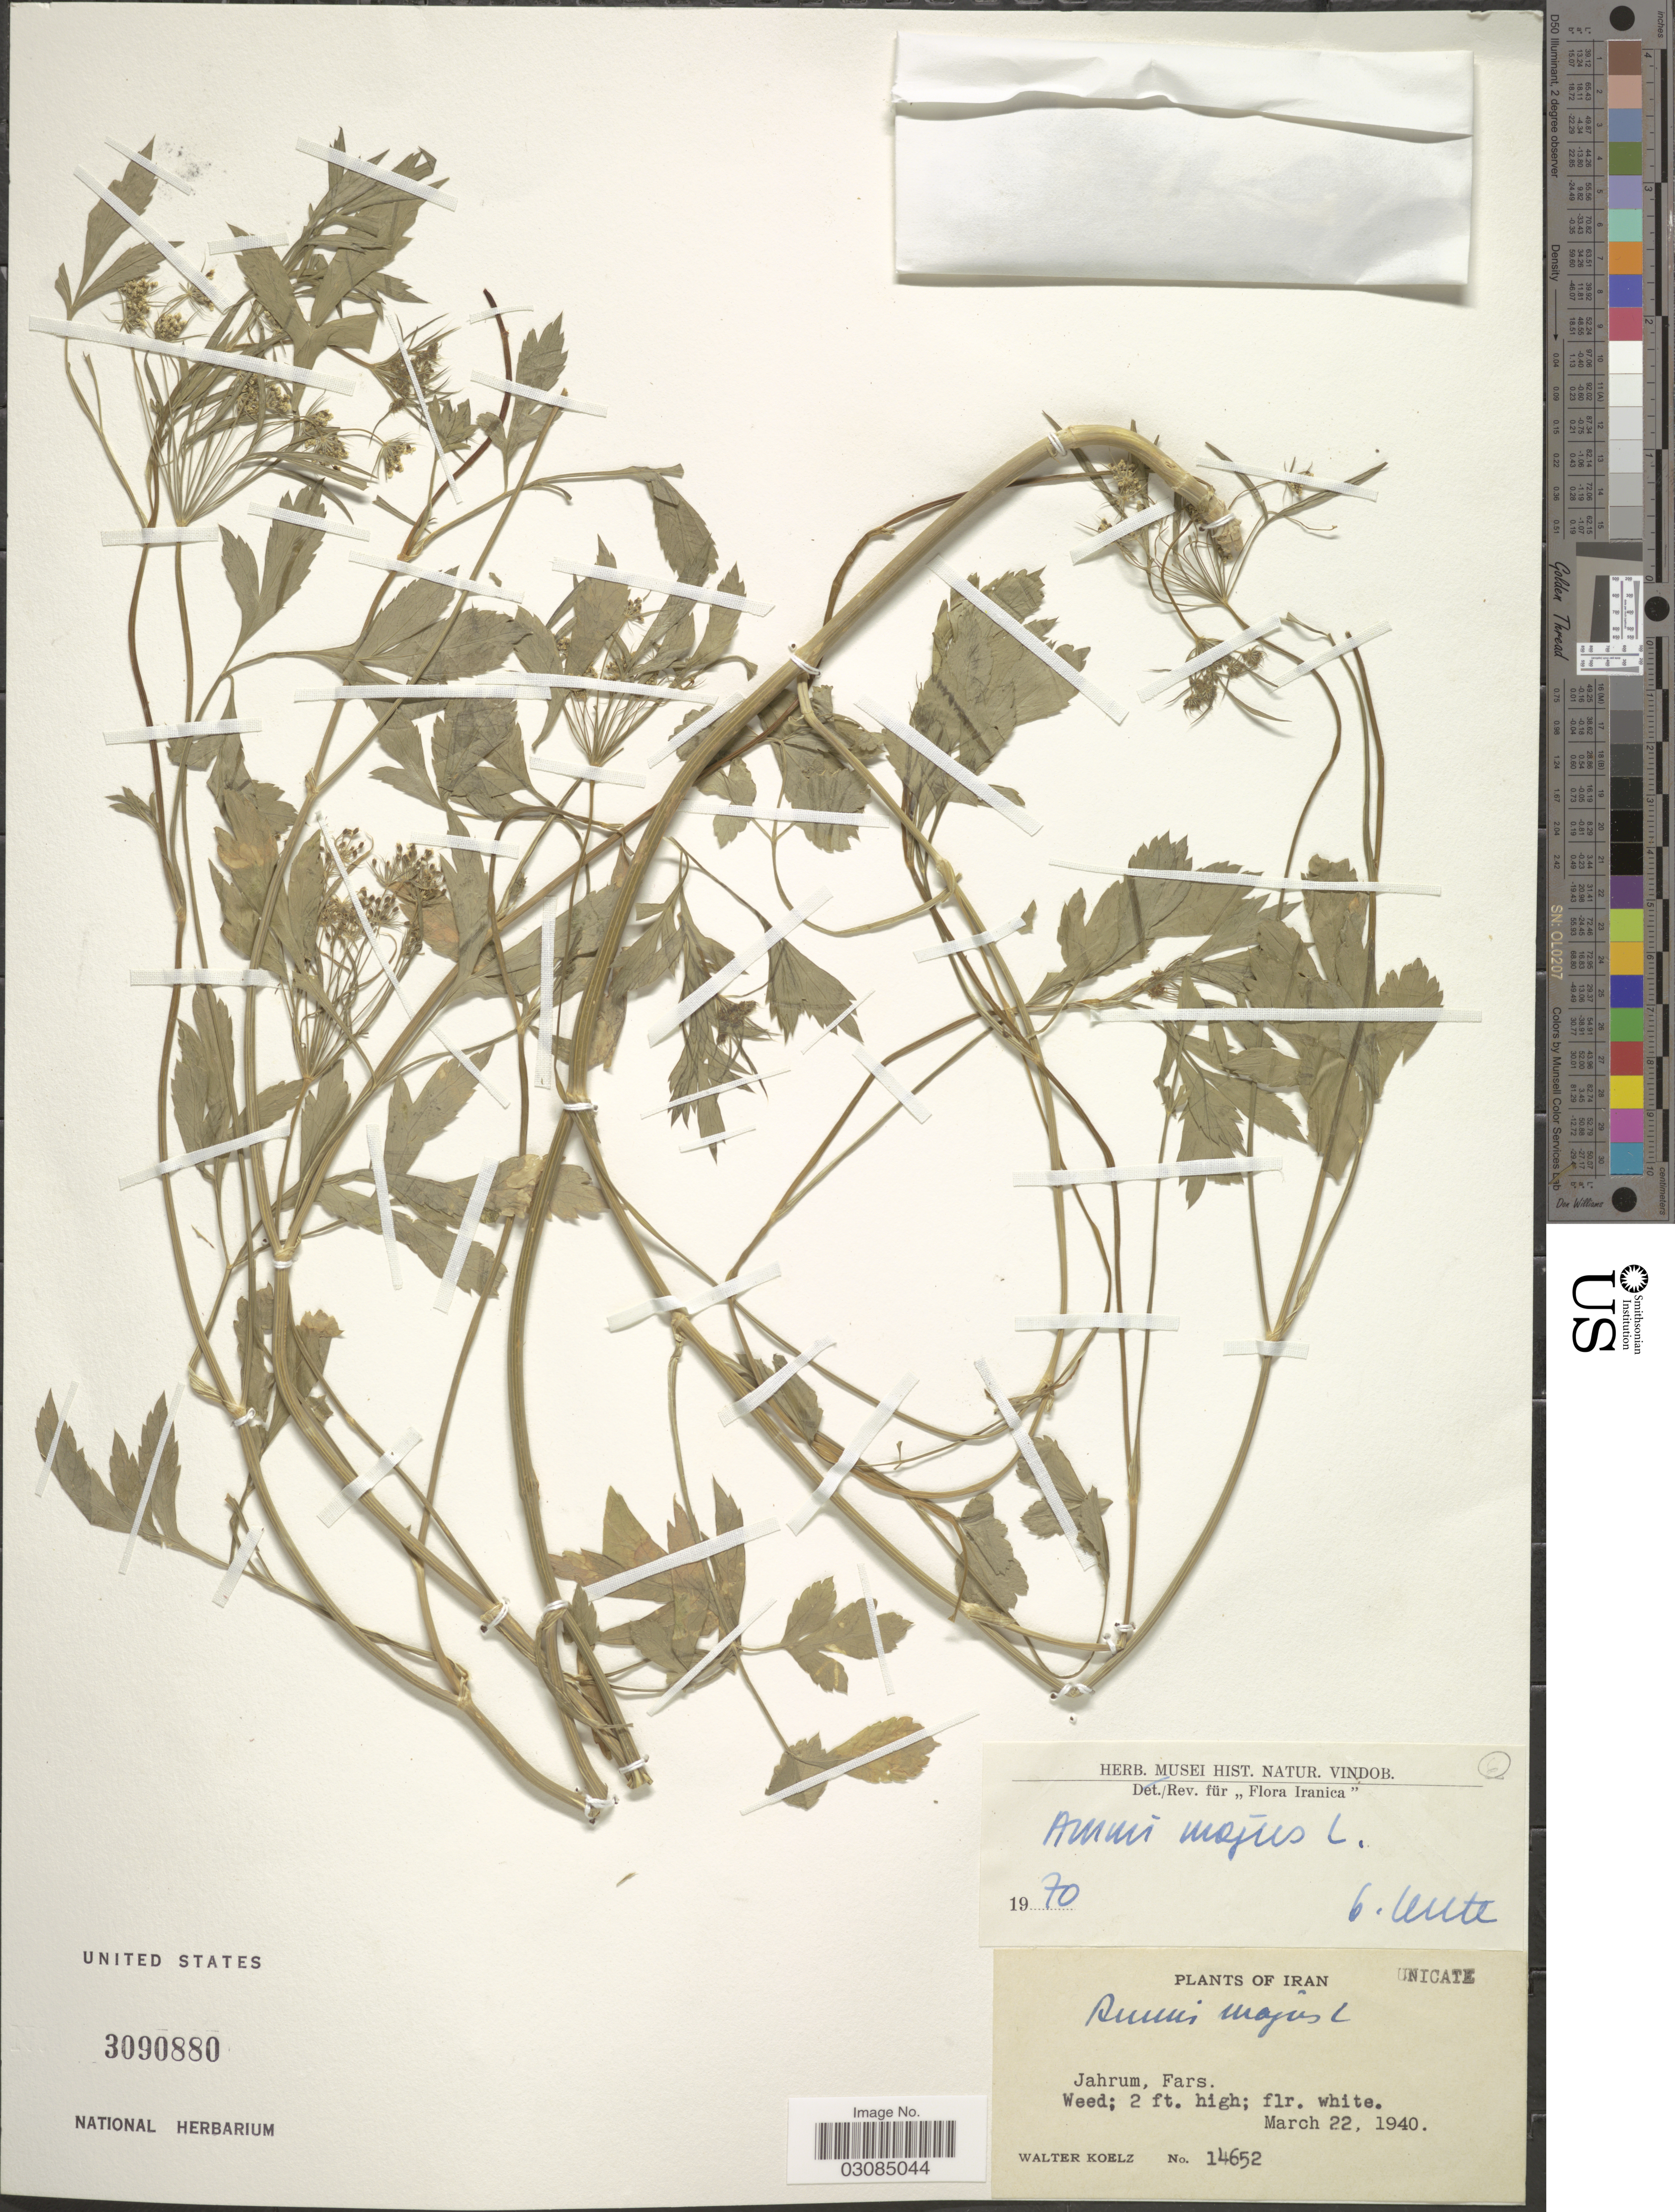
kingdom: Plantae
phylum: Tracheophyta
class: Magnoliopsida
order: Apiales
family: Apiaceae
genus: Ammi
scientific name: Ammi majus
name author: L.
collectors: W. N. Koelz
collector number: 14652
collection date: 1940-03-22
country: Iran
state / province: Fars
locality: Jahrum.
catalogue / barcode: US 3090880